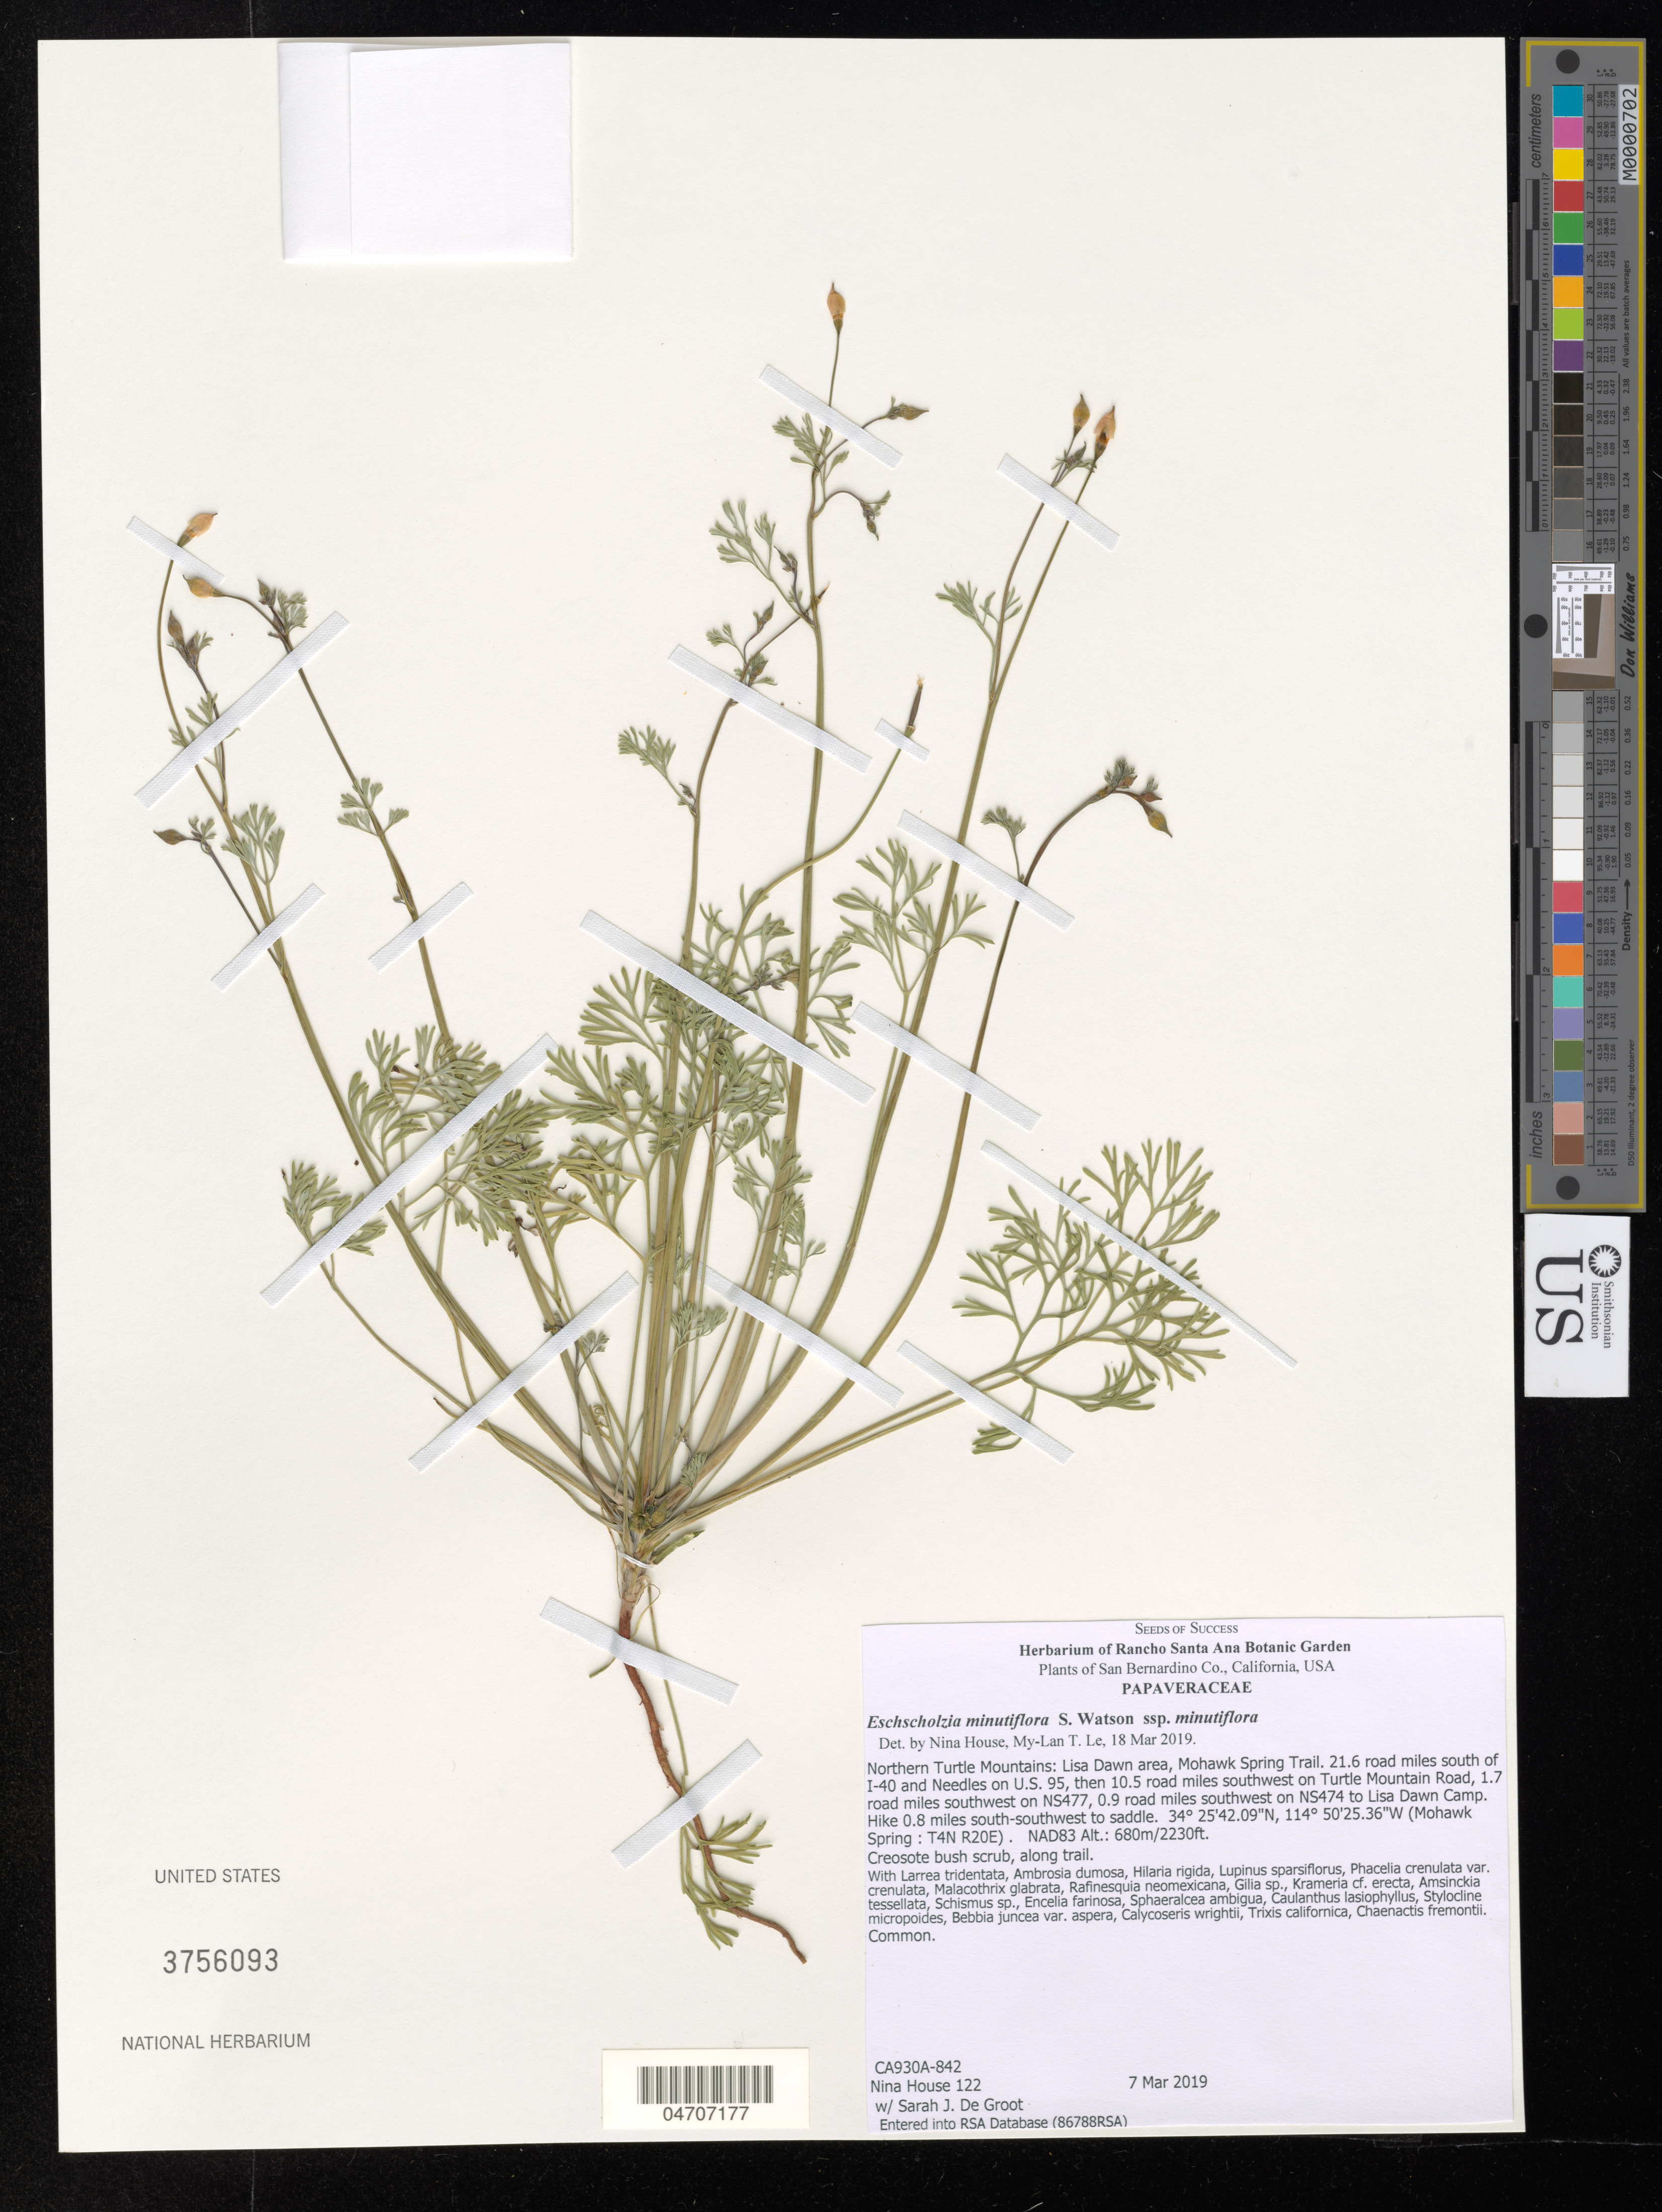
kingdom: Plantae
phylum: Tracheophyta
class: Magnoliopsida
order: Ranunculales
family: Papaveraceae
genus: Eschscholzia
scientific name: Eschscholzia minutiflora subsp. covillei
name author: (Greene) C. Clark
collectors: N. House & S. De Groot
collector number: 122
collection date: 2019-03-07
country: United States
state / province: California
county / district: San Bernardino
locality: San Bernardino Co. Northern Turtle Mountains: Lisa Dawn area, Mohawk Spring Trail. 21.6 road miles south of I-40 and Needles on U.S. 95, then 10.5 road miles southwest on Turtle Mountain Road, 1.7 road miles southwest on NS477, 0.9 road miles southwest on NS474 to Lisa Dawn Camp. Hike 0.8 miles south-southwest to saddle. (Mohawk Spring: T4N R20E). NAD83.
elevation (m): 680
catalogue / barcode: US 3756093